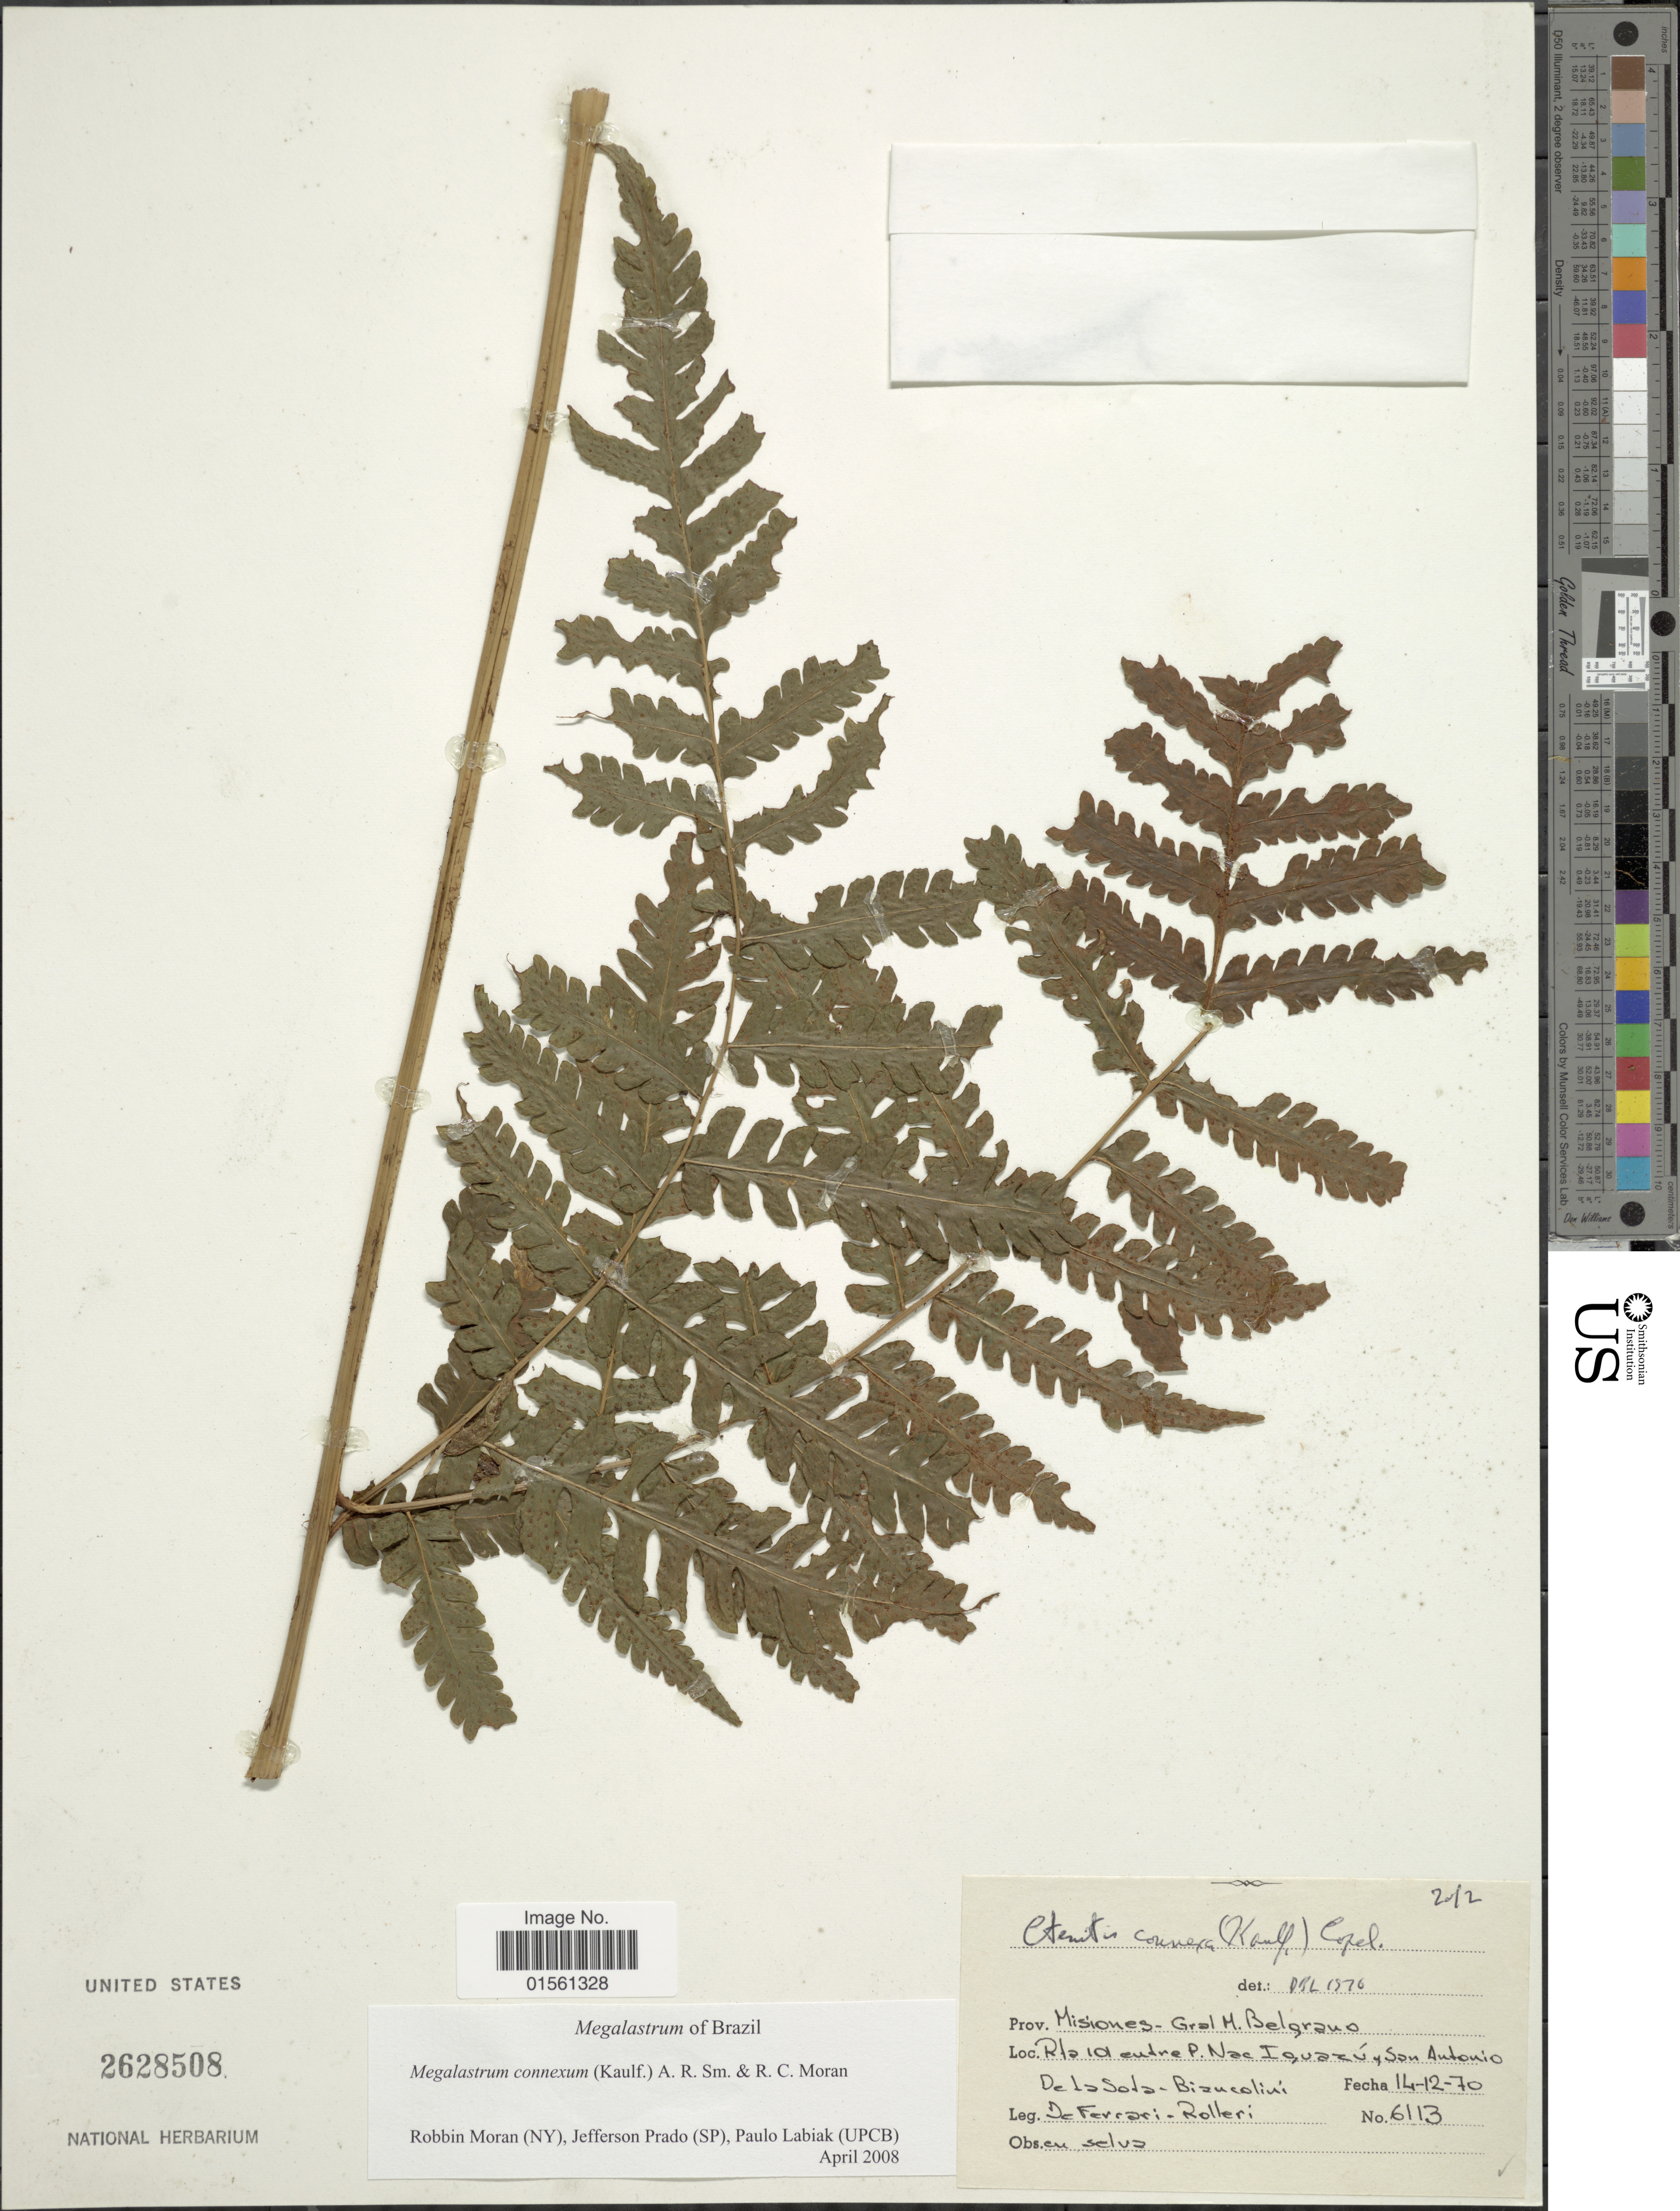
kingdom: Plantae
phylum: Tracheophyta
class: Polypodiopsida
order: Polypodiales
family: Dryopteridaceae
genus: Megalastrum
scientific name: Megalastrum connexum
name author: (Kaulf.) A.R. Sm. & R.C. Moran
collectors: de la Sota, Biancolini, De Ferrari & Rolleri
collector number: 6113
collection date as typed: Transcribed d/m/y: 14/12/70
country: Argentina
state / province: Misiones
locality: Loc. Rta.101 entre P. Nac. Iguazú y San Antonio, Prov. Misiones - Gral M. Belgrano [General Manuel Belgrano]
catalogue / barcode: US 2628508